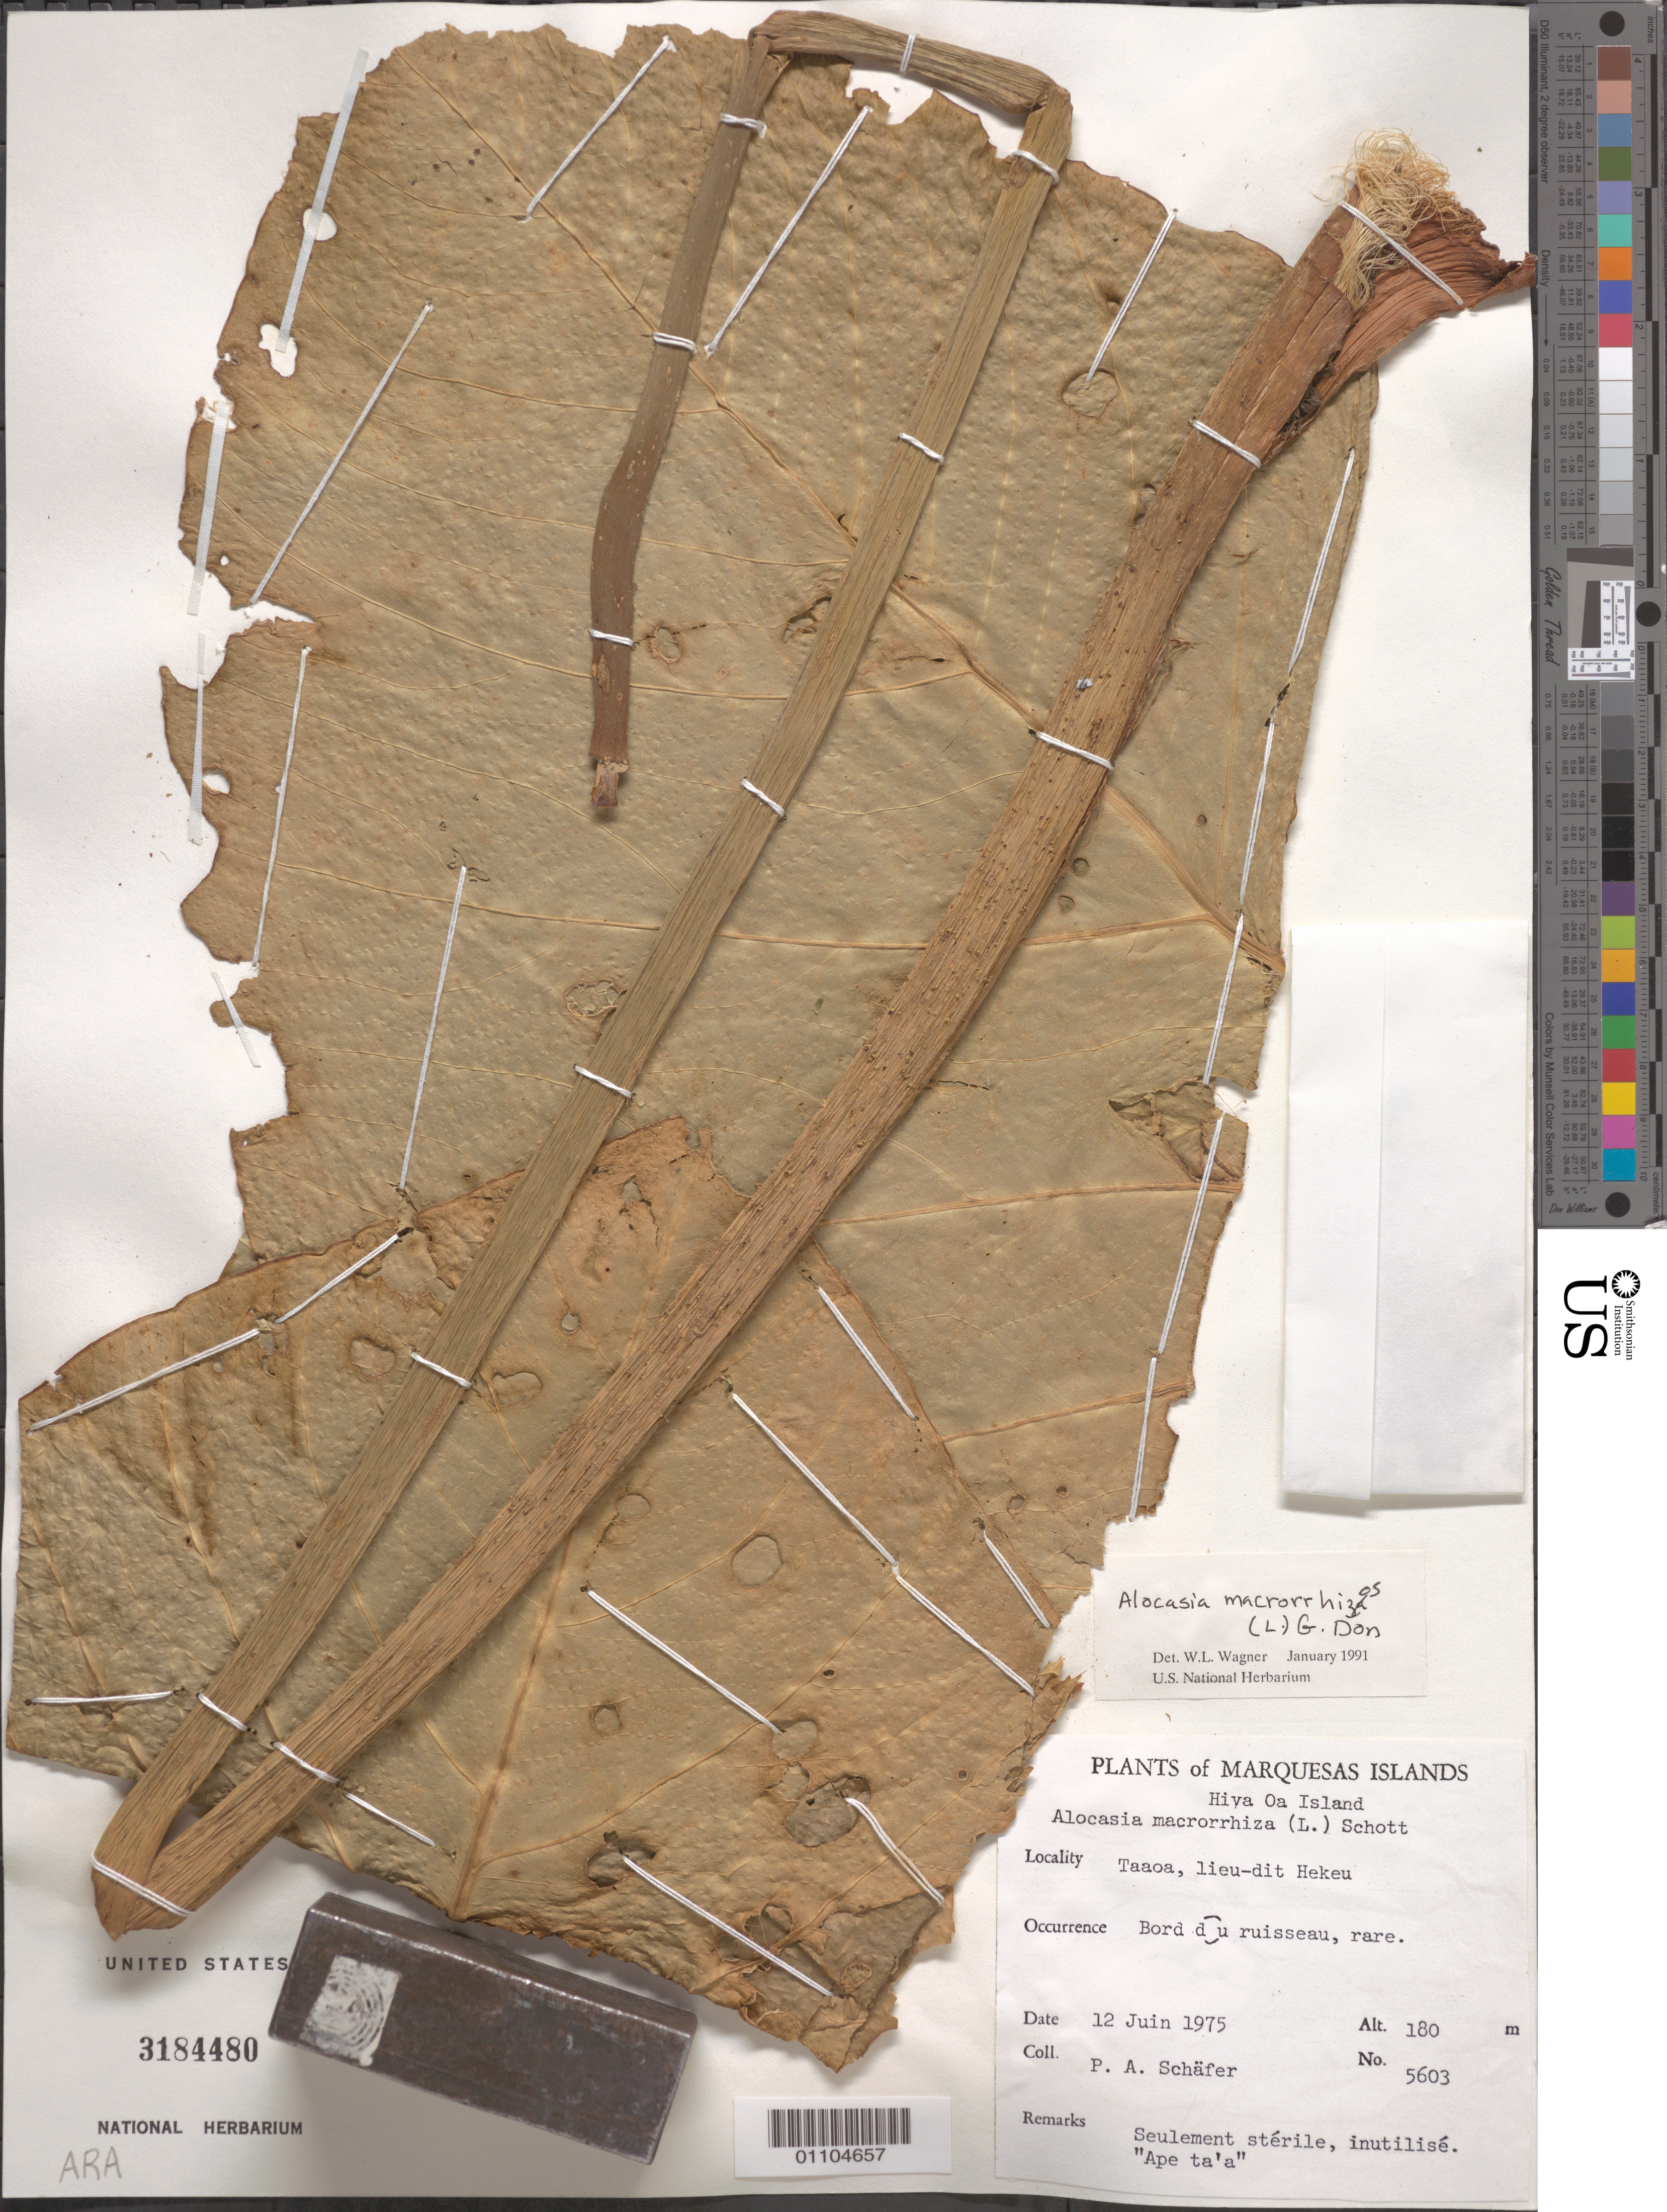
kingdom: Plantae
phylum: Tracheophyta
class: Liliopsida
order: Alismatales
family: Araceae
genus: Alocasia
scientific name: Alocasia macrorrhizos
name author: (L.) G. Don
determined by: Wagner, W. L., (BOT), Smithsonian Institution - National Museum of Natural History (UNITED STATES)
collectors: P. A. Schäfer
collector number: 5603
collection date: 1975-06-12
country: French Polynesia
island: Hiva Oa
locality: Taaoa. lieu-dit Hekeu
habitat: Bord du ruisseau, rare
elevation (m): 180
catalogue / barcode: US 3184480